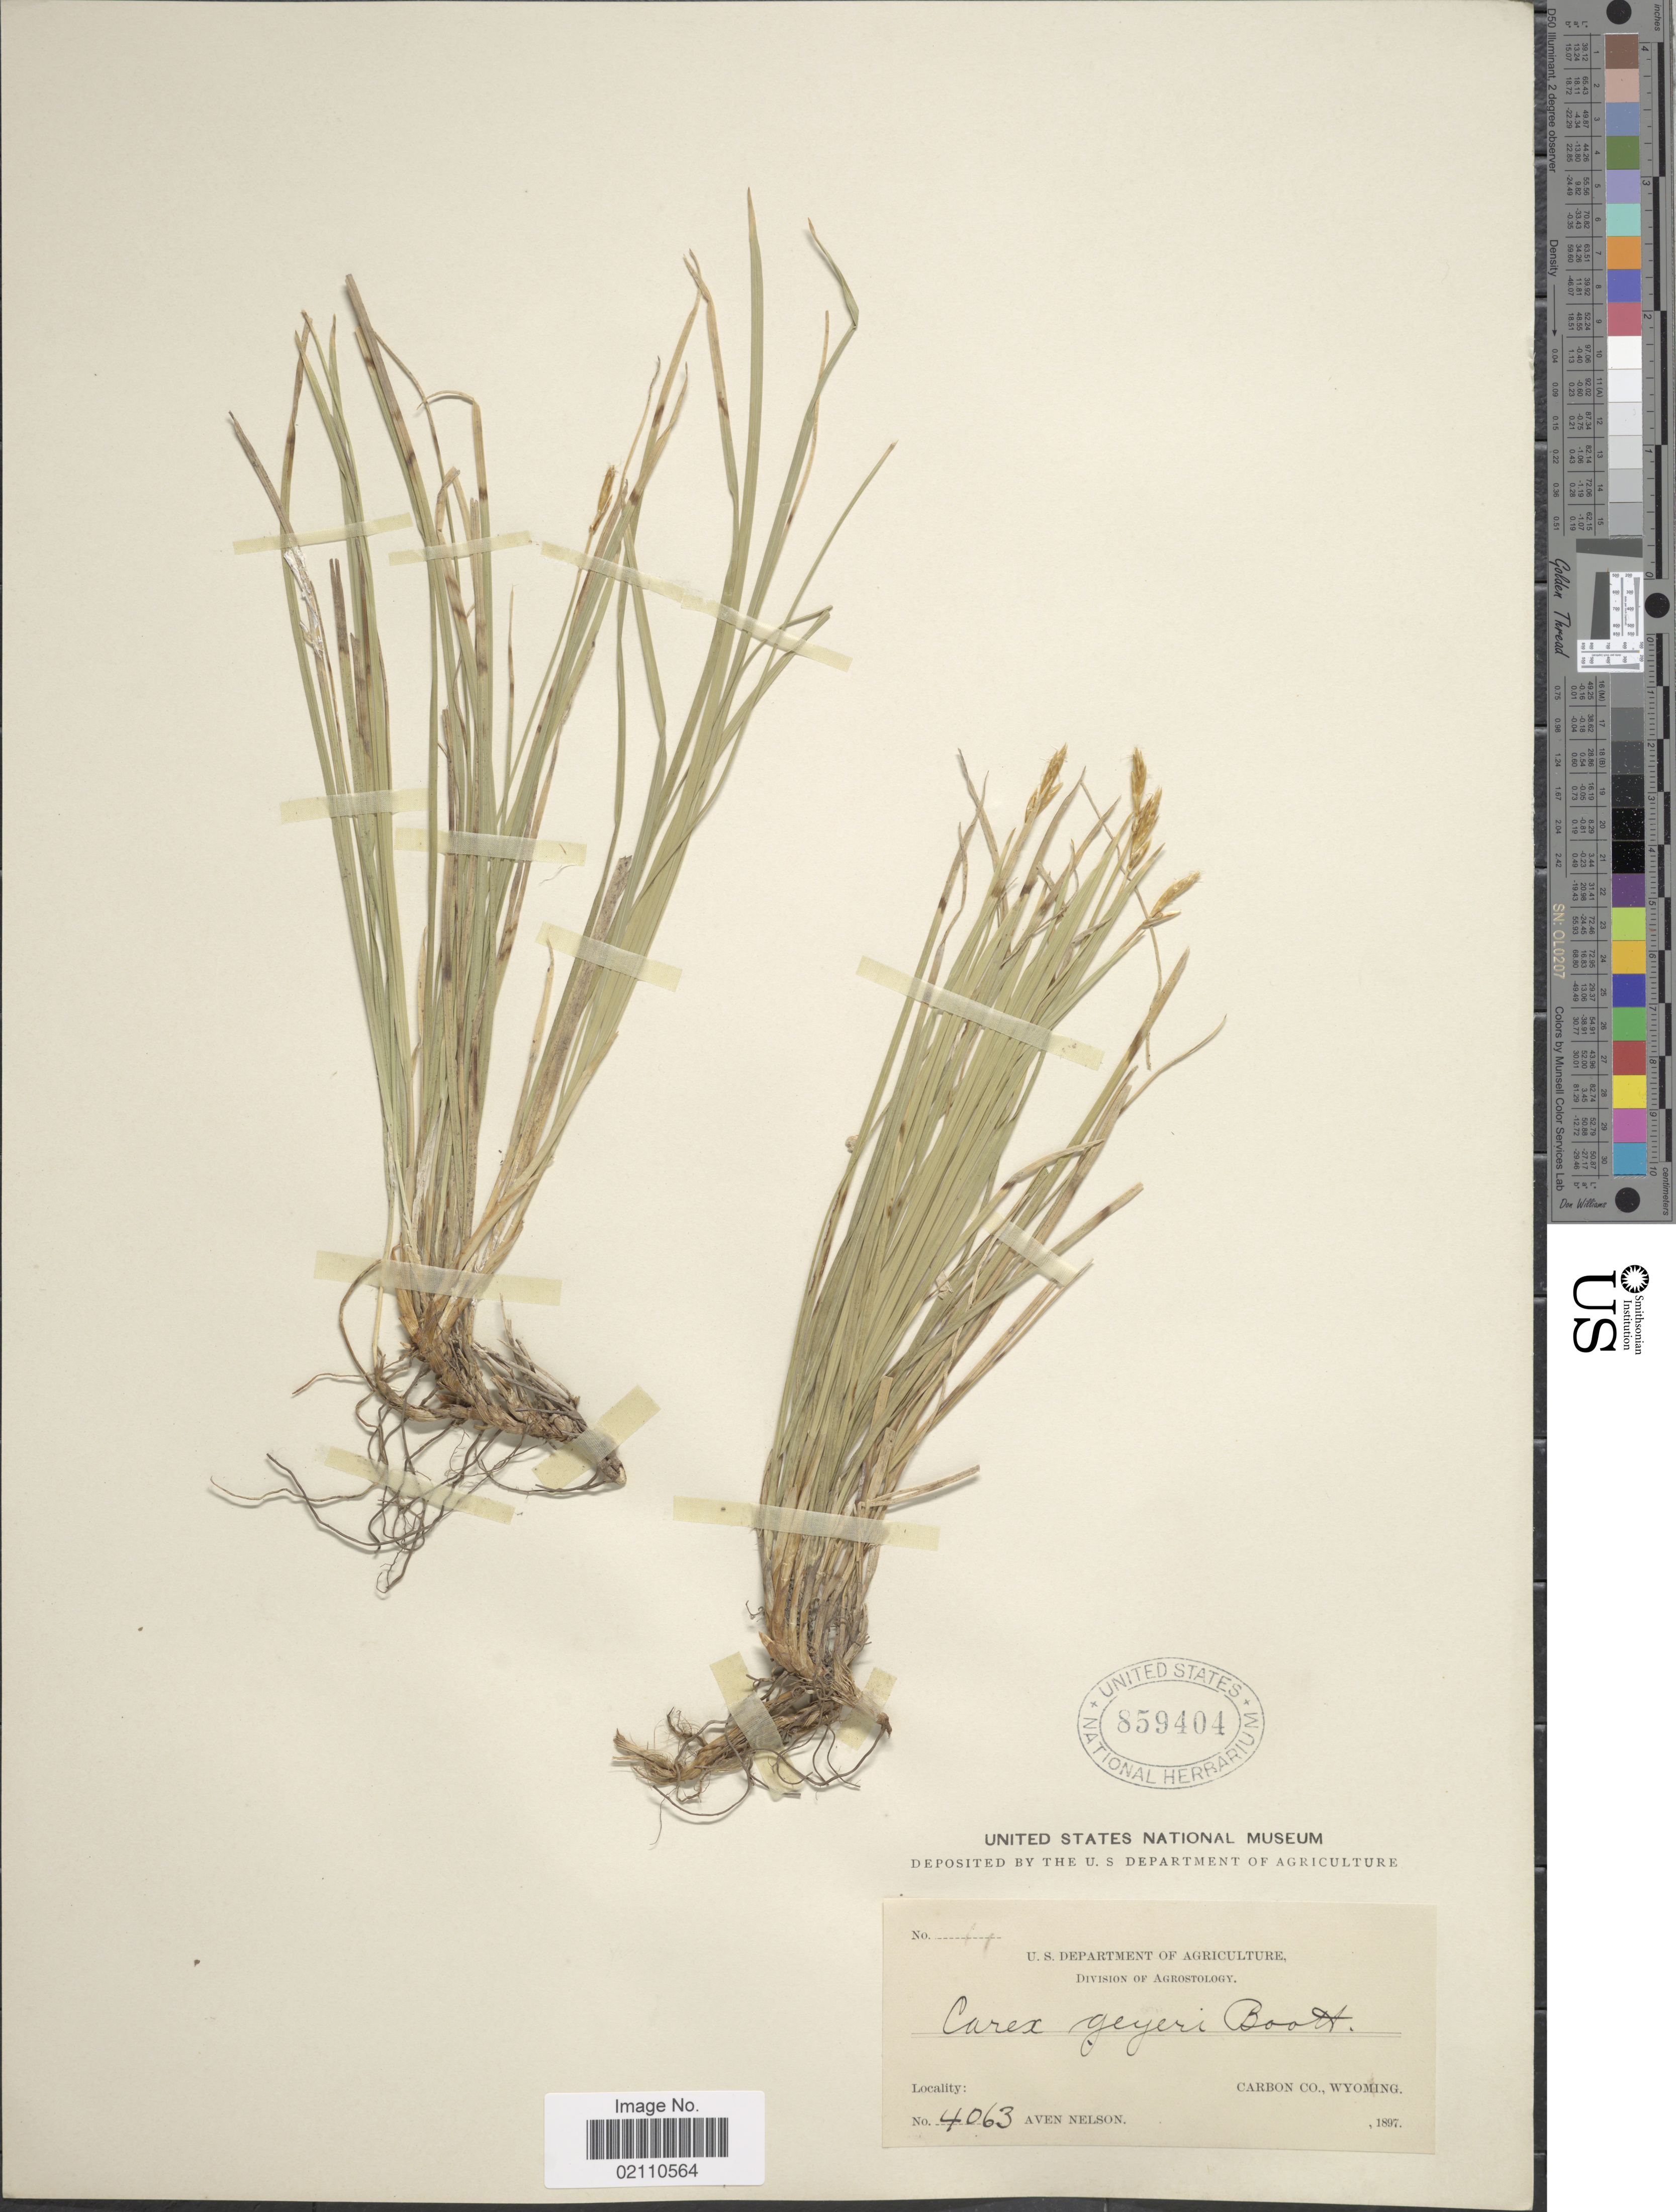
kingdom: Plantae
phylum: Tracheophyta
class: Liliopsida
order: Poales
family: Cyperaceae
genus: Carex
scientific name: Carex geyeri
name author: Boott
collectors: A. Nelson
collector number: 4063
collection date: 1897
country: United States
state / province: Wyoming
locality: Carbon Co.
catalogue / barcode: US 859404